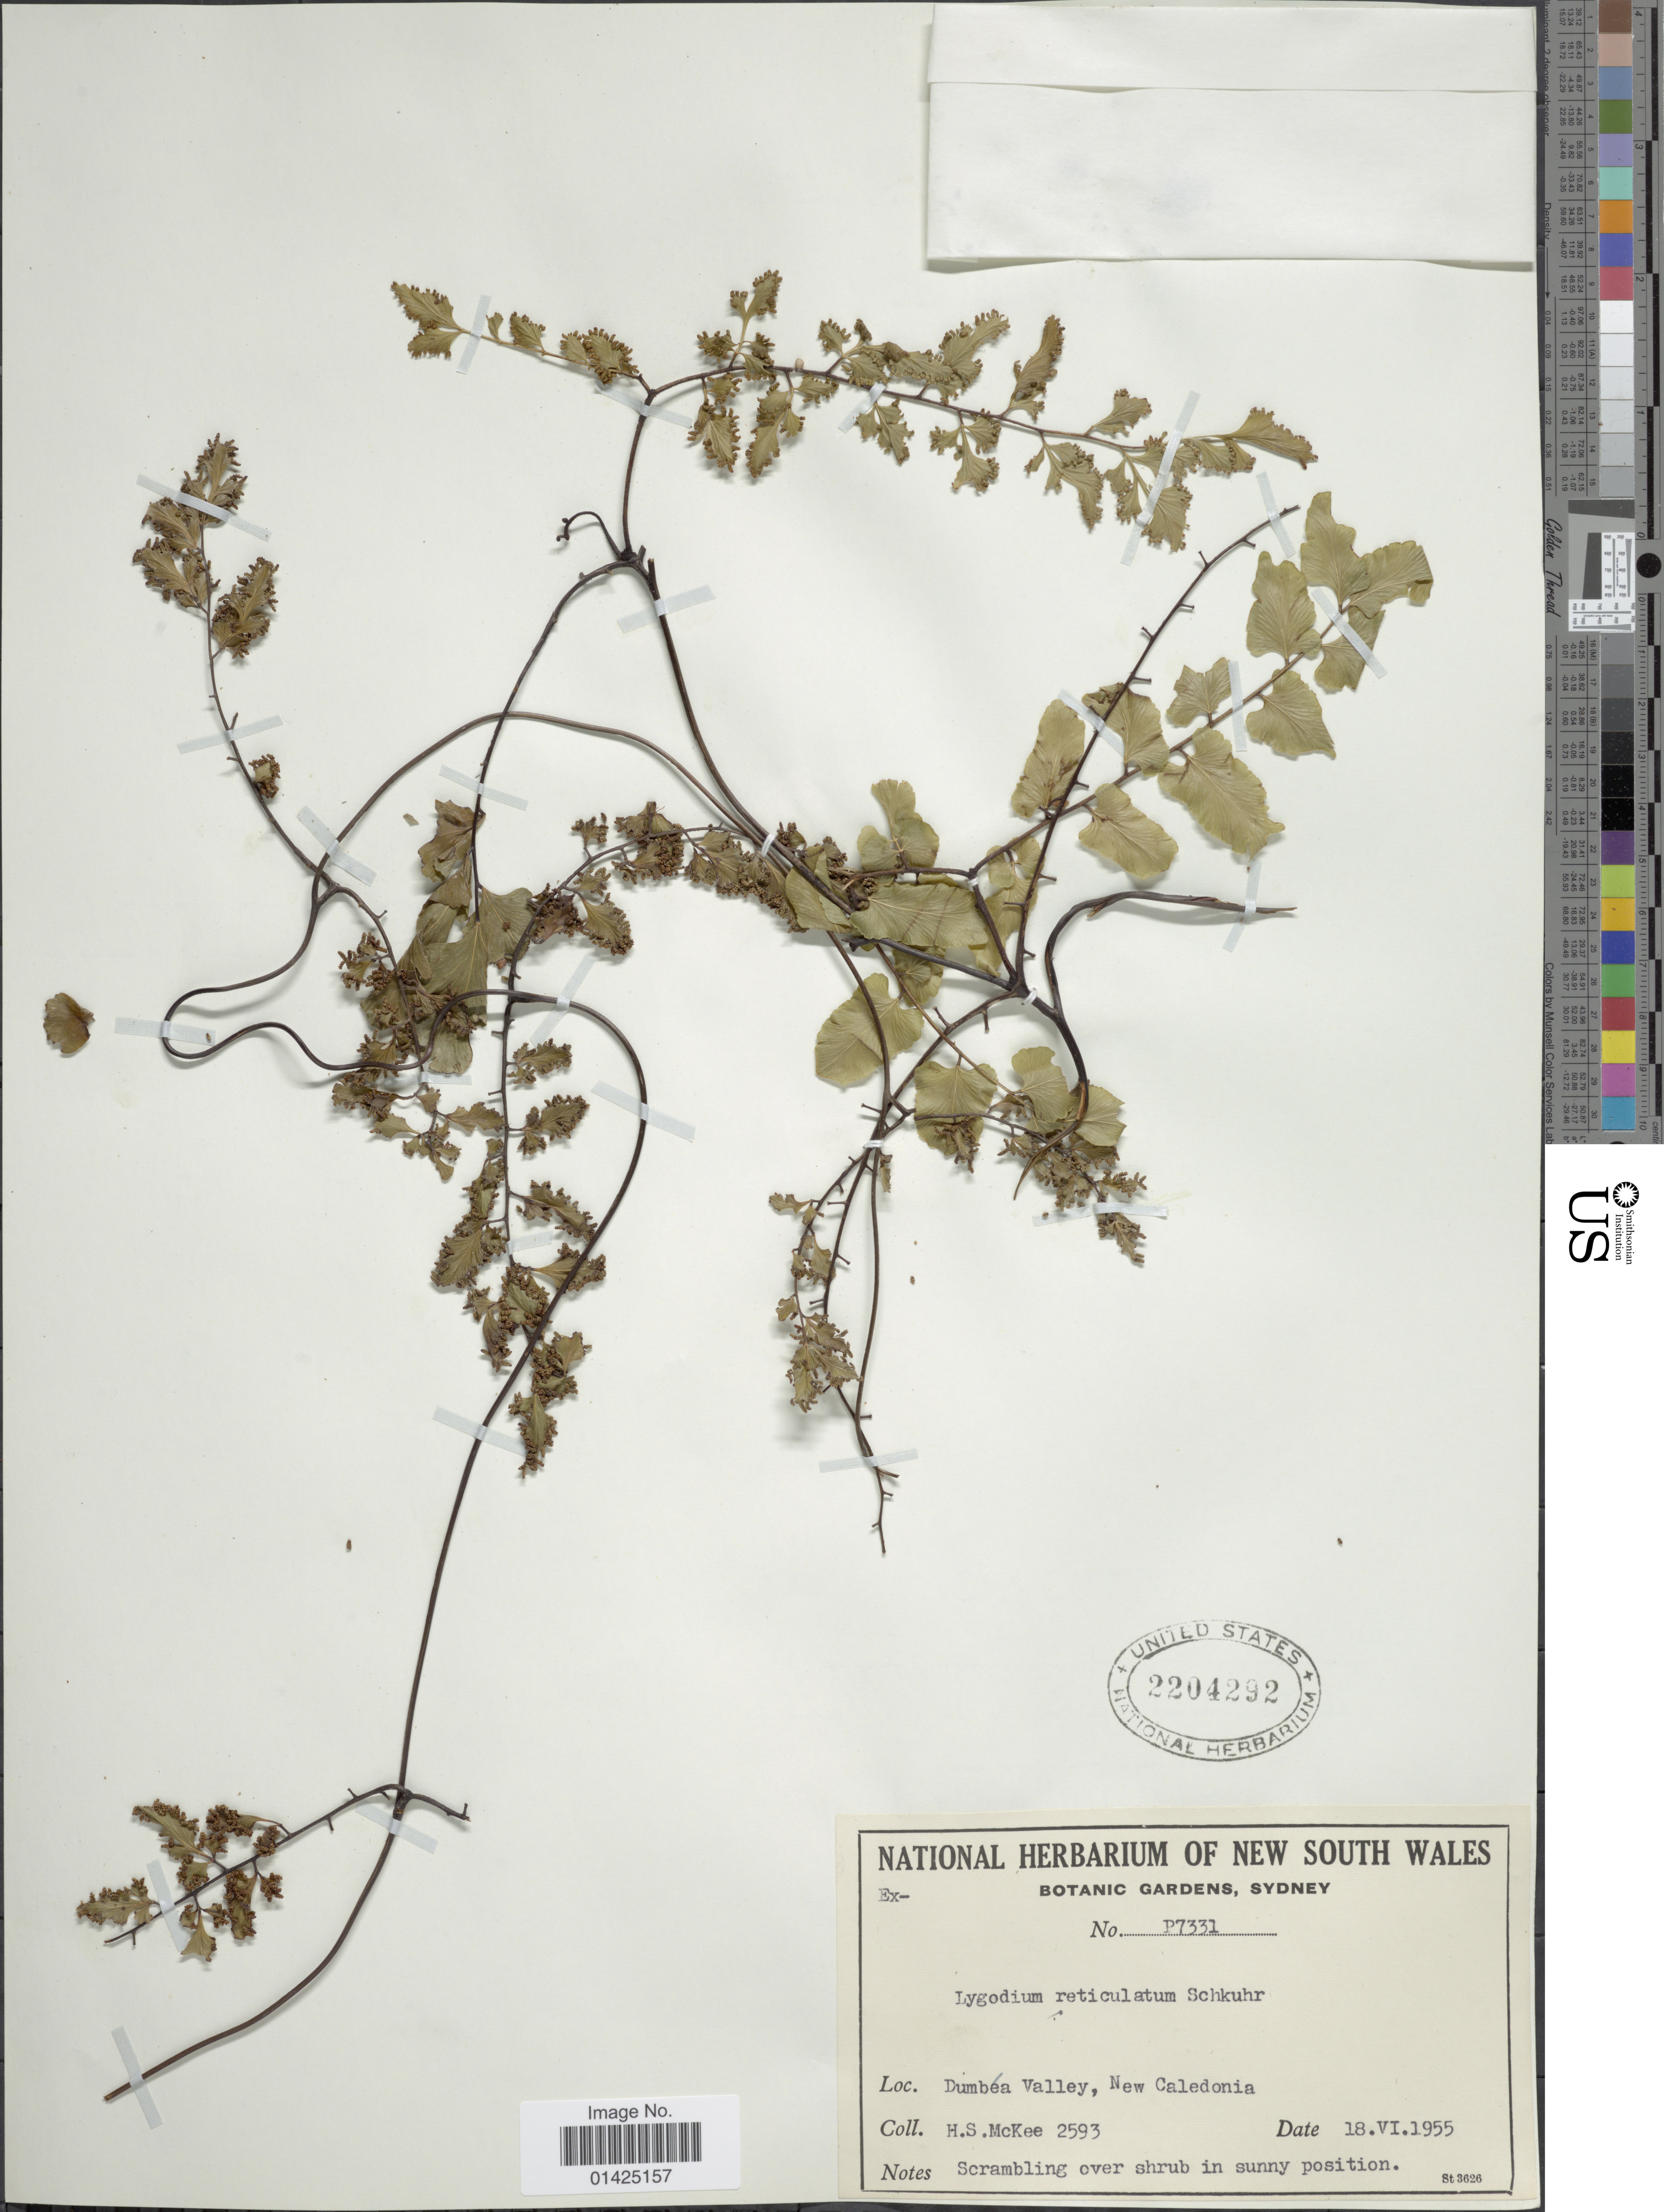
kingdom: Plantae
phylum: Tracheophyta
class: Polypodiopsida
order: Schizaeales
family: Lygodiaceae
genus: Lygodium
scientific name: Lygodium reticulatum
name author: Schkuhr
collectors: H. S. McKee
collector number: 2593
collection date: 1955-06-18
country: New Caledonia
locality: Dumbea Valley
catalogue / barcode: US 2204292